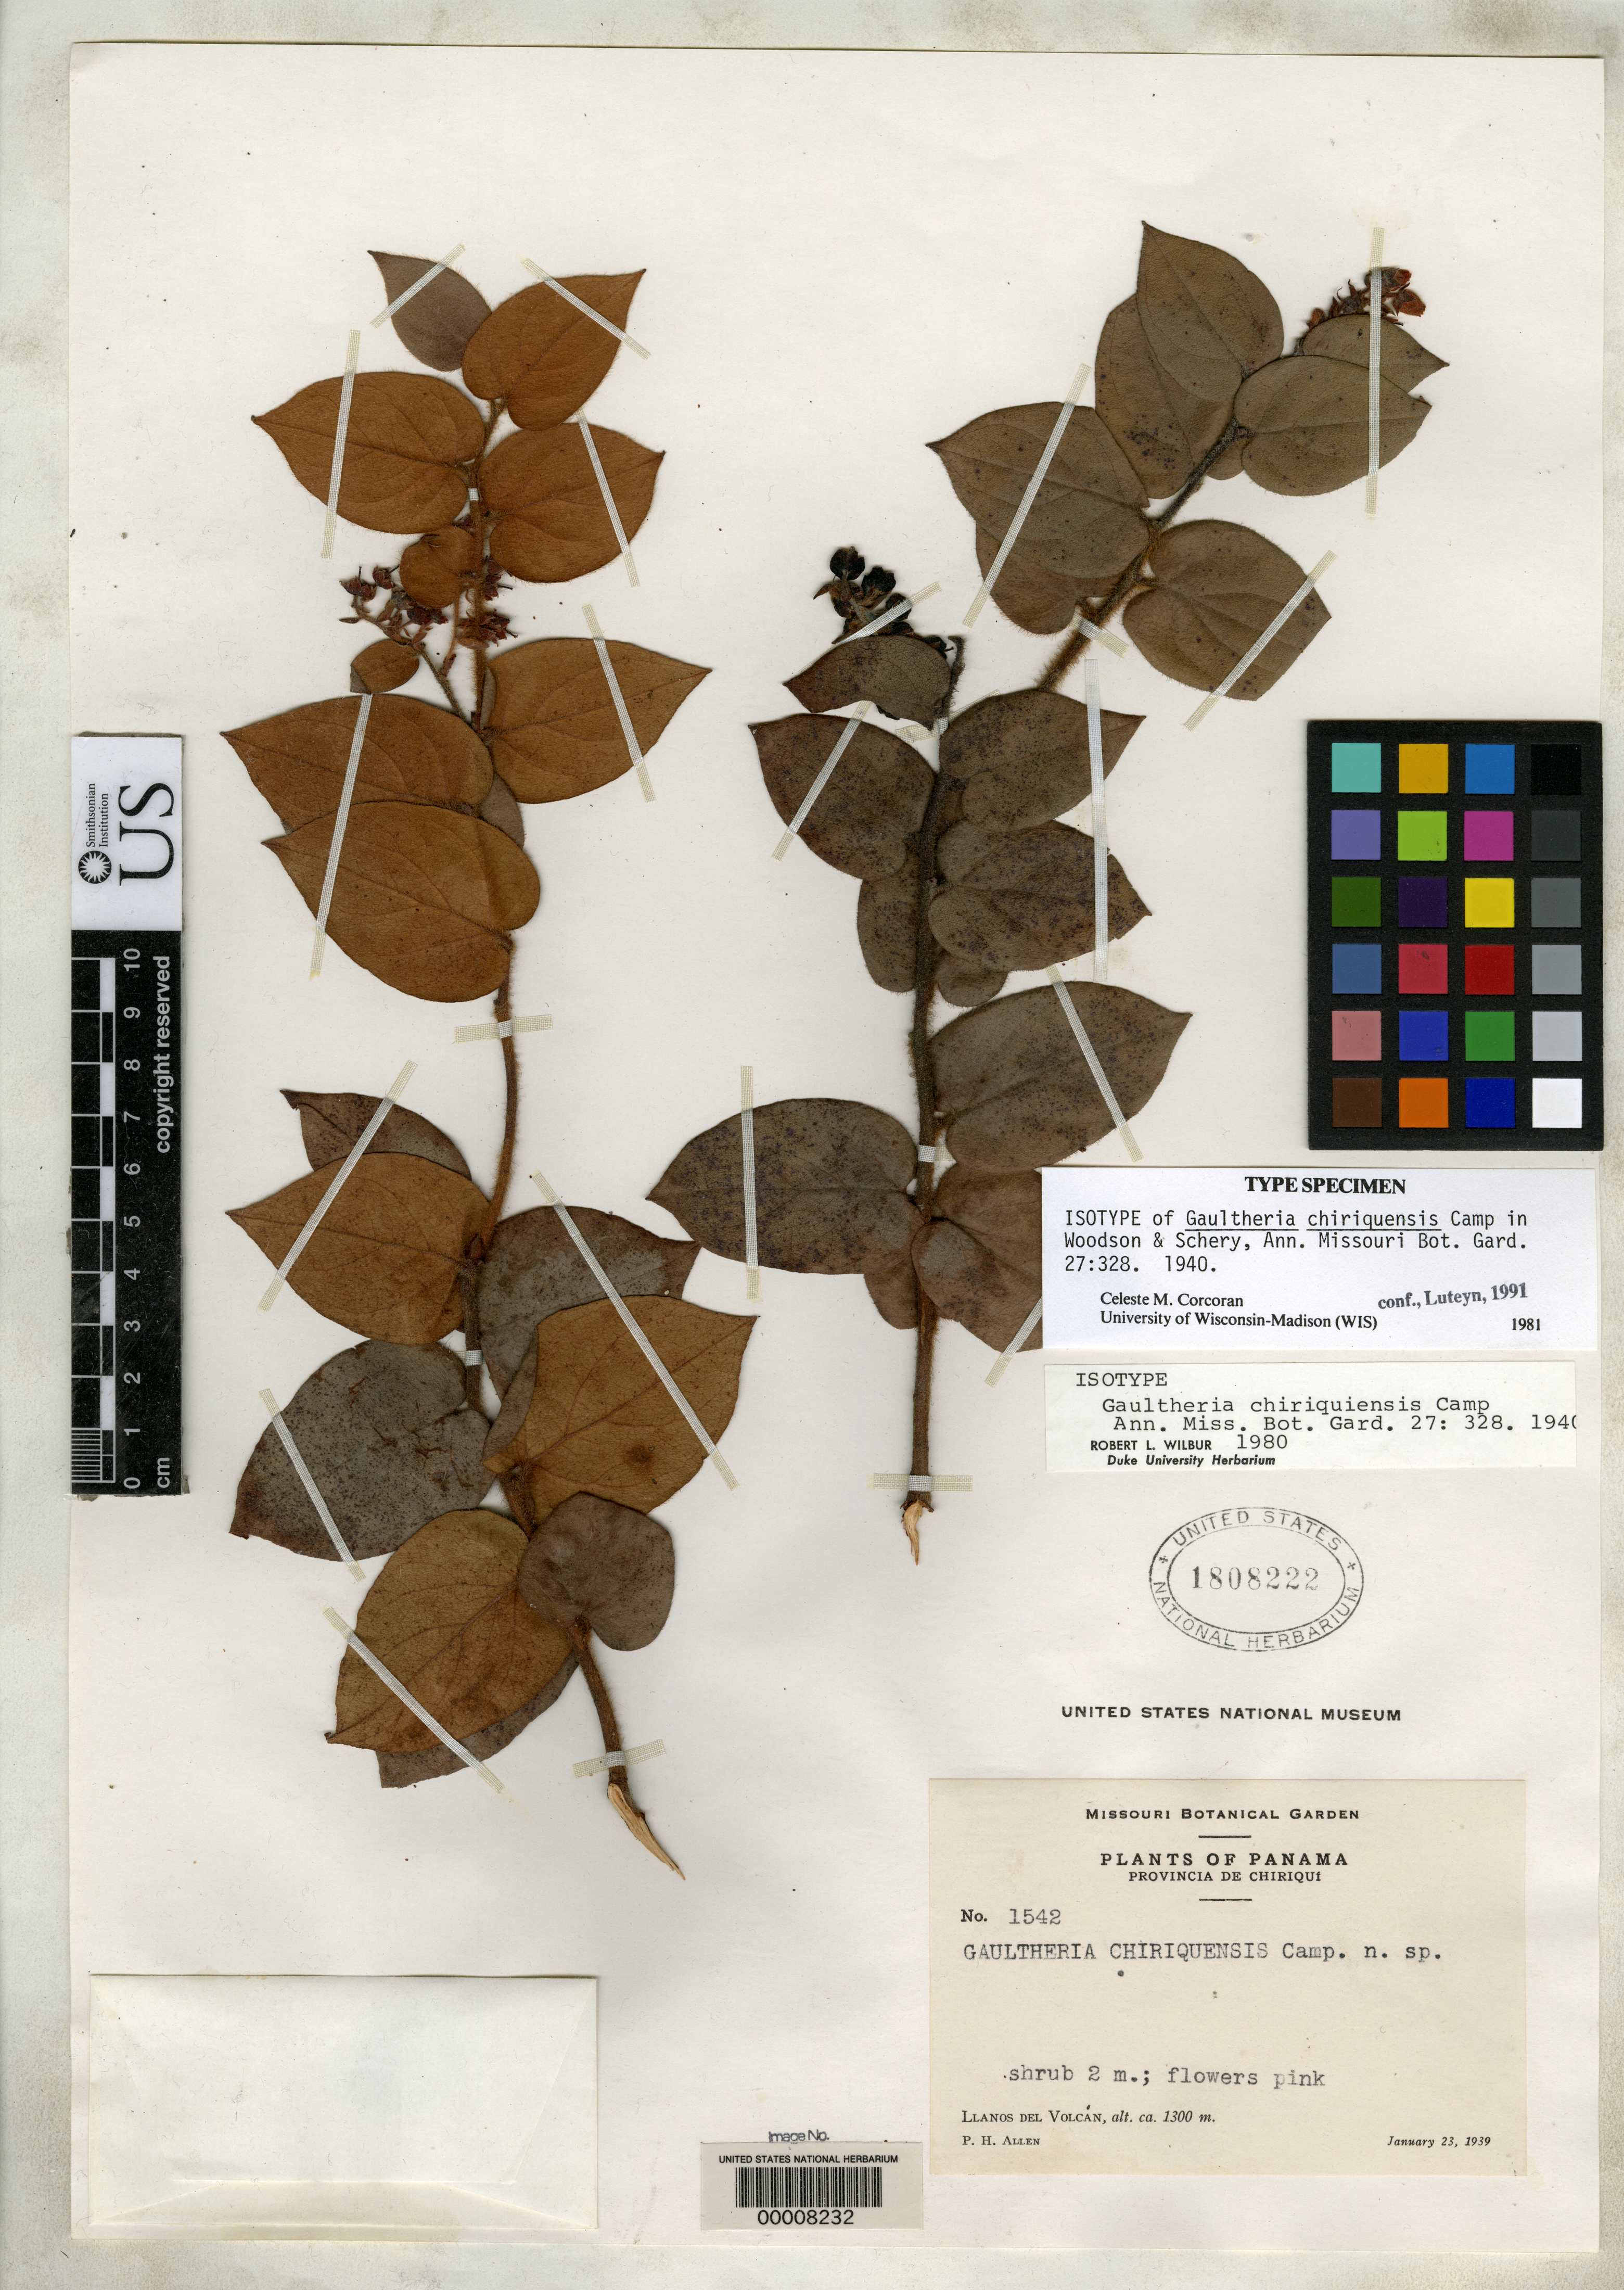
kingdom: Plantae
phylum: Tracheophyta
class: Magnoliopsida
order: Ericales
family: Ericaceae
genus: Gaultheria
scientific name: Gaultheria chiriquensis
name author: Camp in Woodson & Schery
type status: Isotype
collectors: P. H. Allen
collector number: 1542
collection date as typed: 23 Jan 1939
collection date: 1939-01-23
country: Panama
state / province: Chiriquí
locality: Llanos del Volcan.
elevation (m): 1300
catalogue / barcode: US 1808222